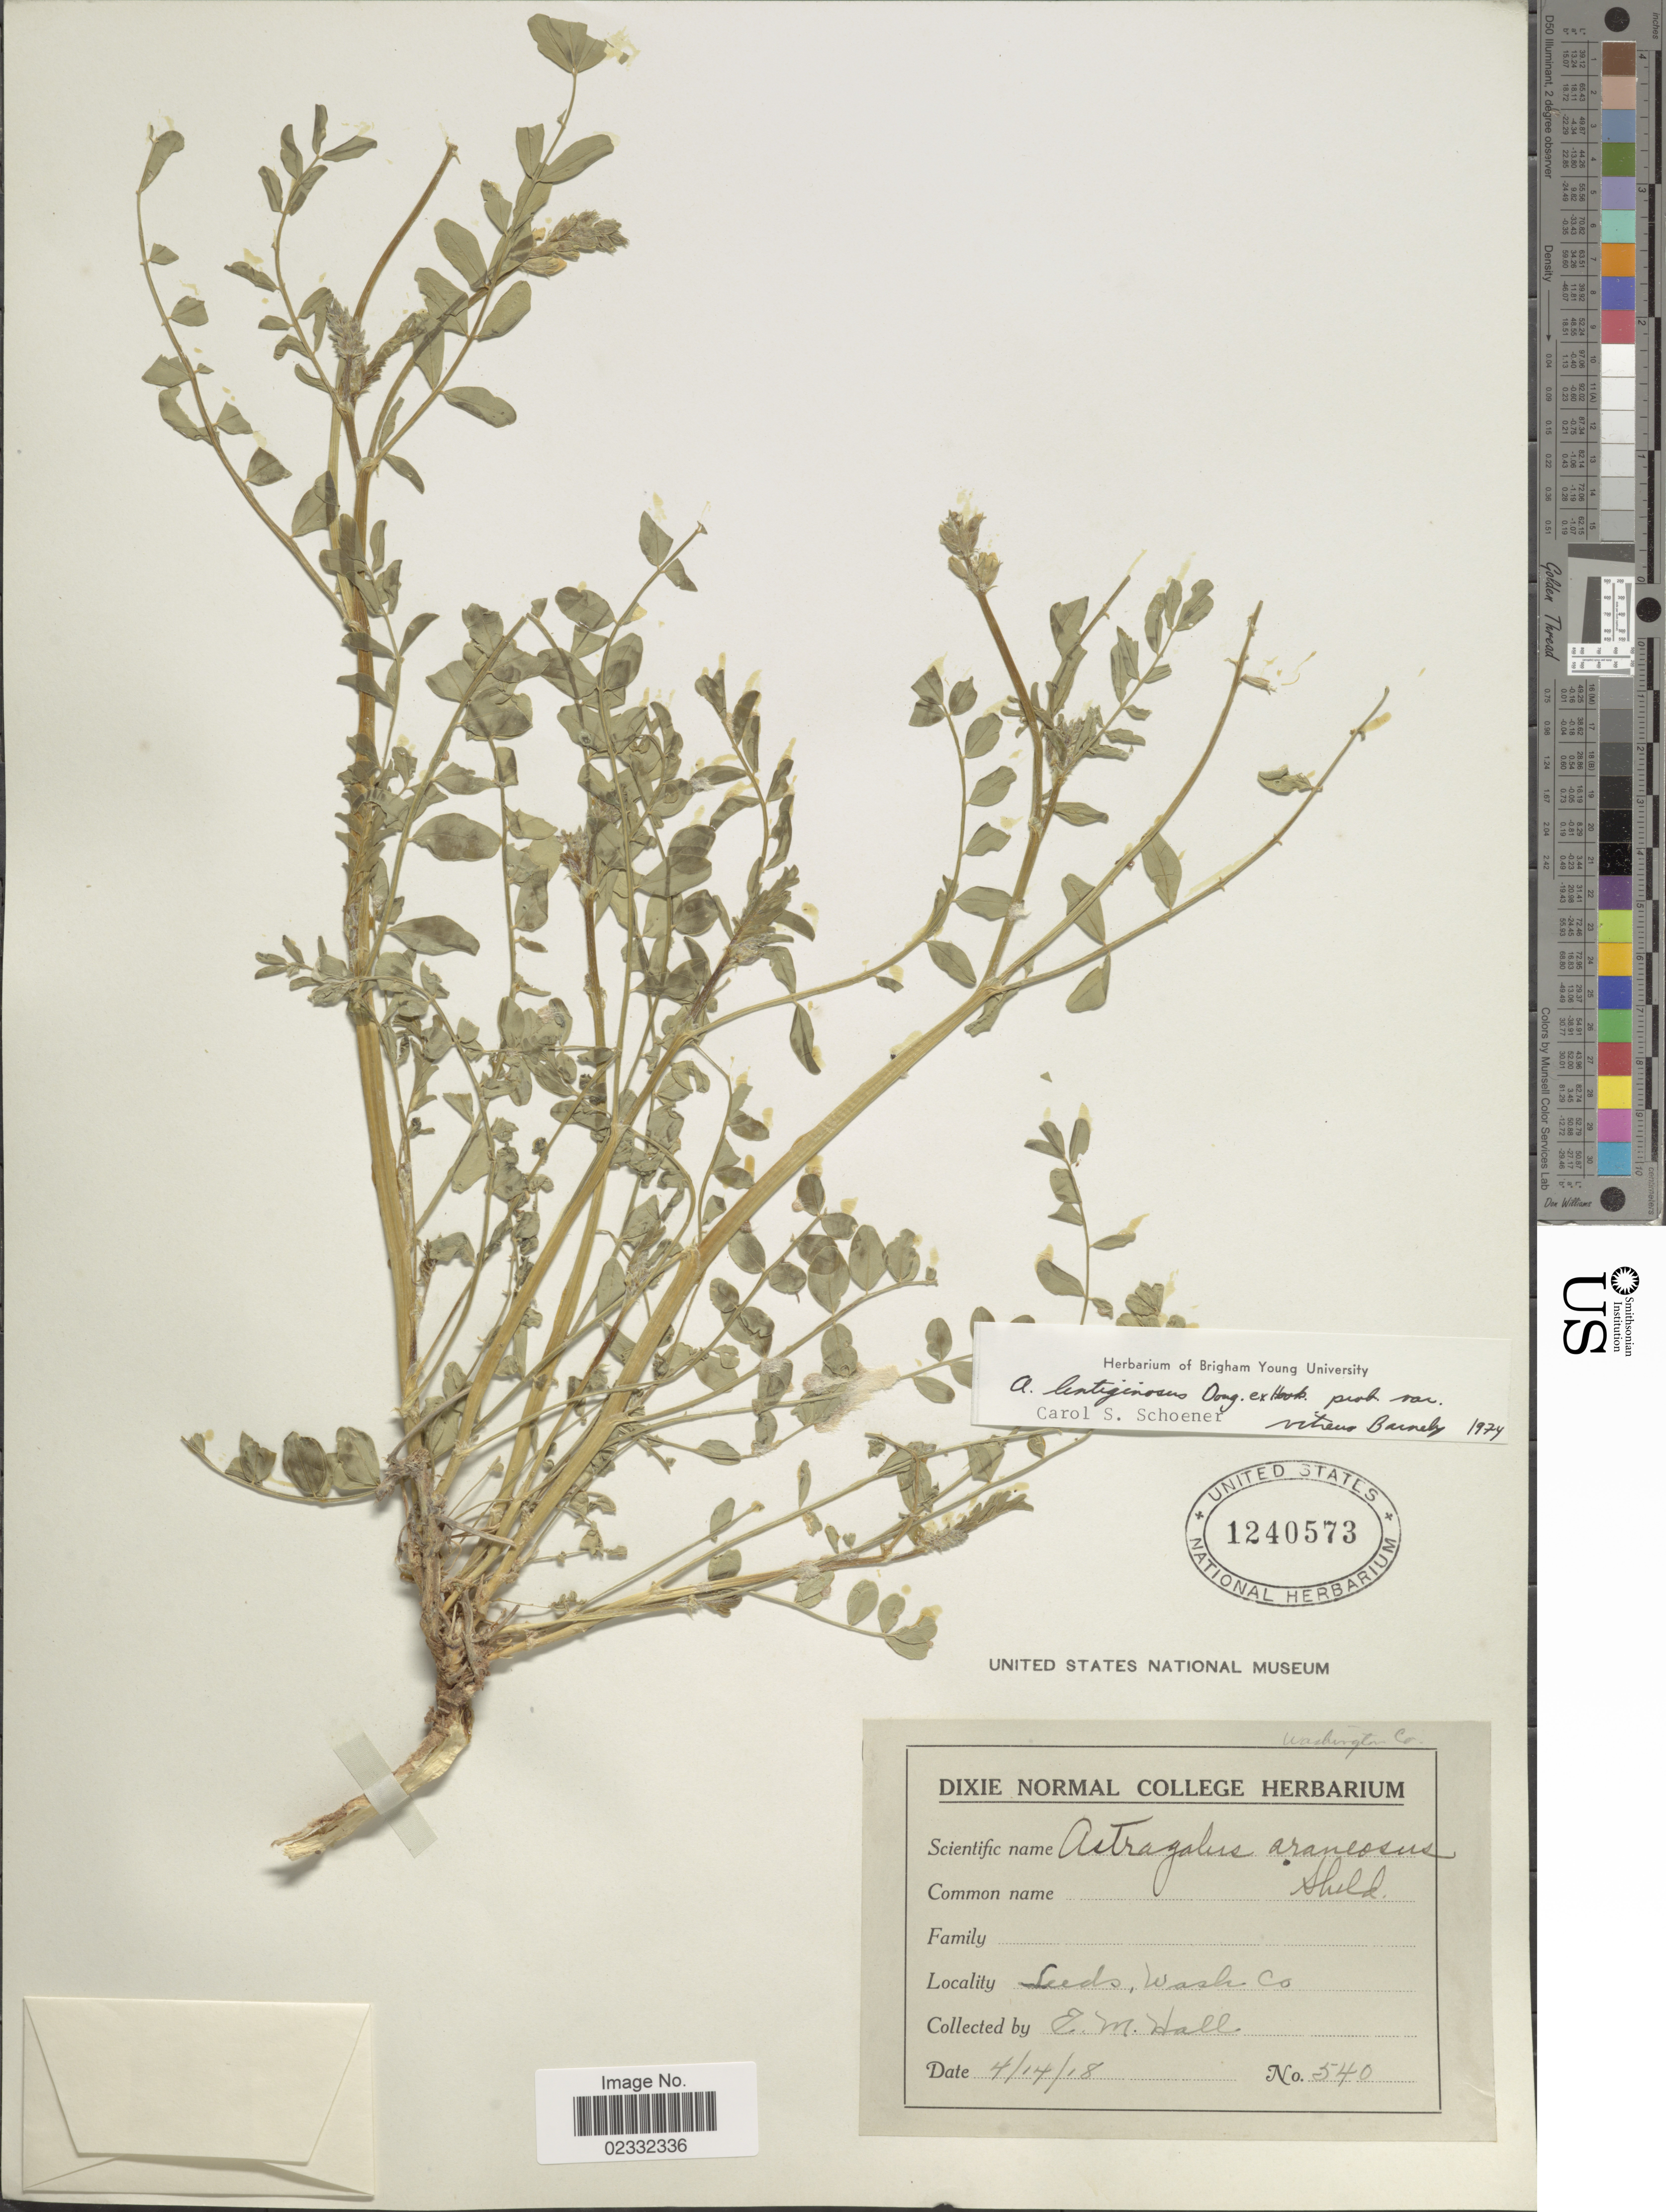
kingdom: Plantae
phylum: Tracheophyta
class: Magnoliopsida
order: Fabales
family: Fabaceae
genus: Astragalus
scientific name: Astragalus lentiginosus var. vitreus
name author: Barneby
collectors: E. Hall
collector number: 540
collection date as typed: Transcribed d/m/y: 14/4/18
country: United States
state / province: Utah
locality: Leeds, Wash Co.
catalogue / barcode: US 1240573